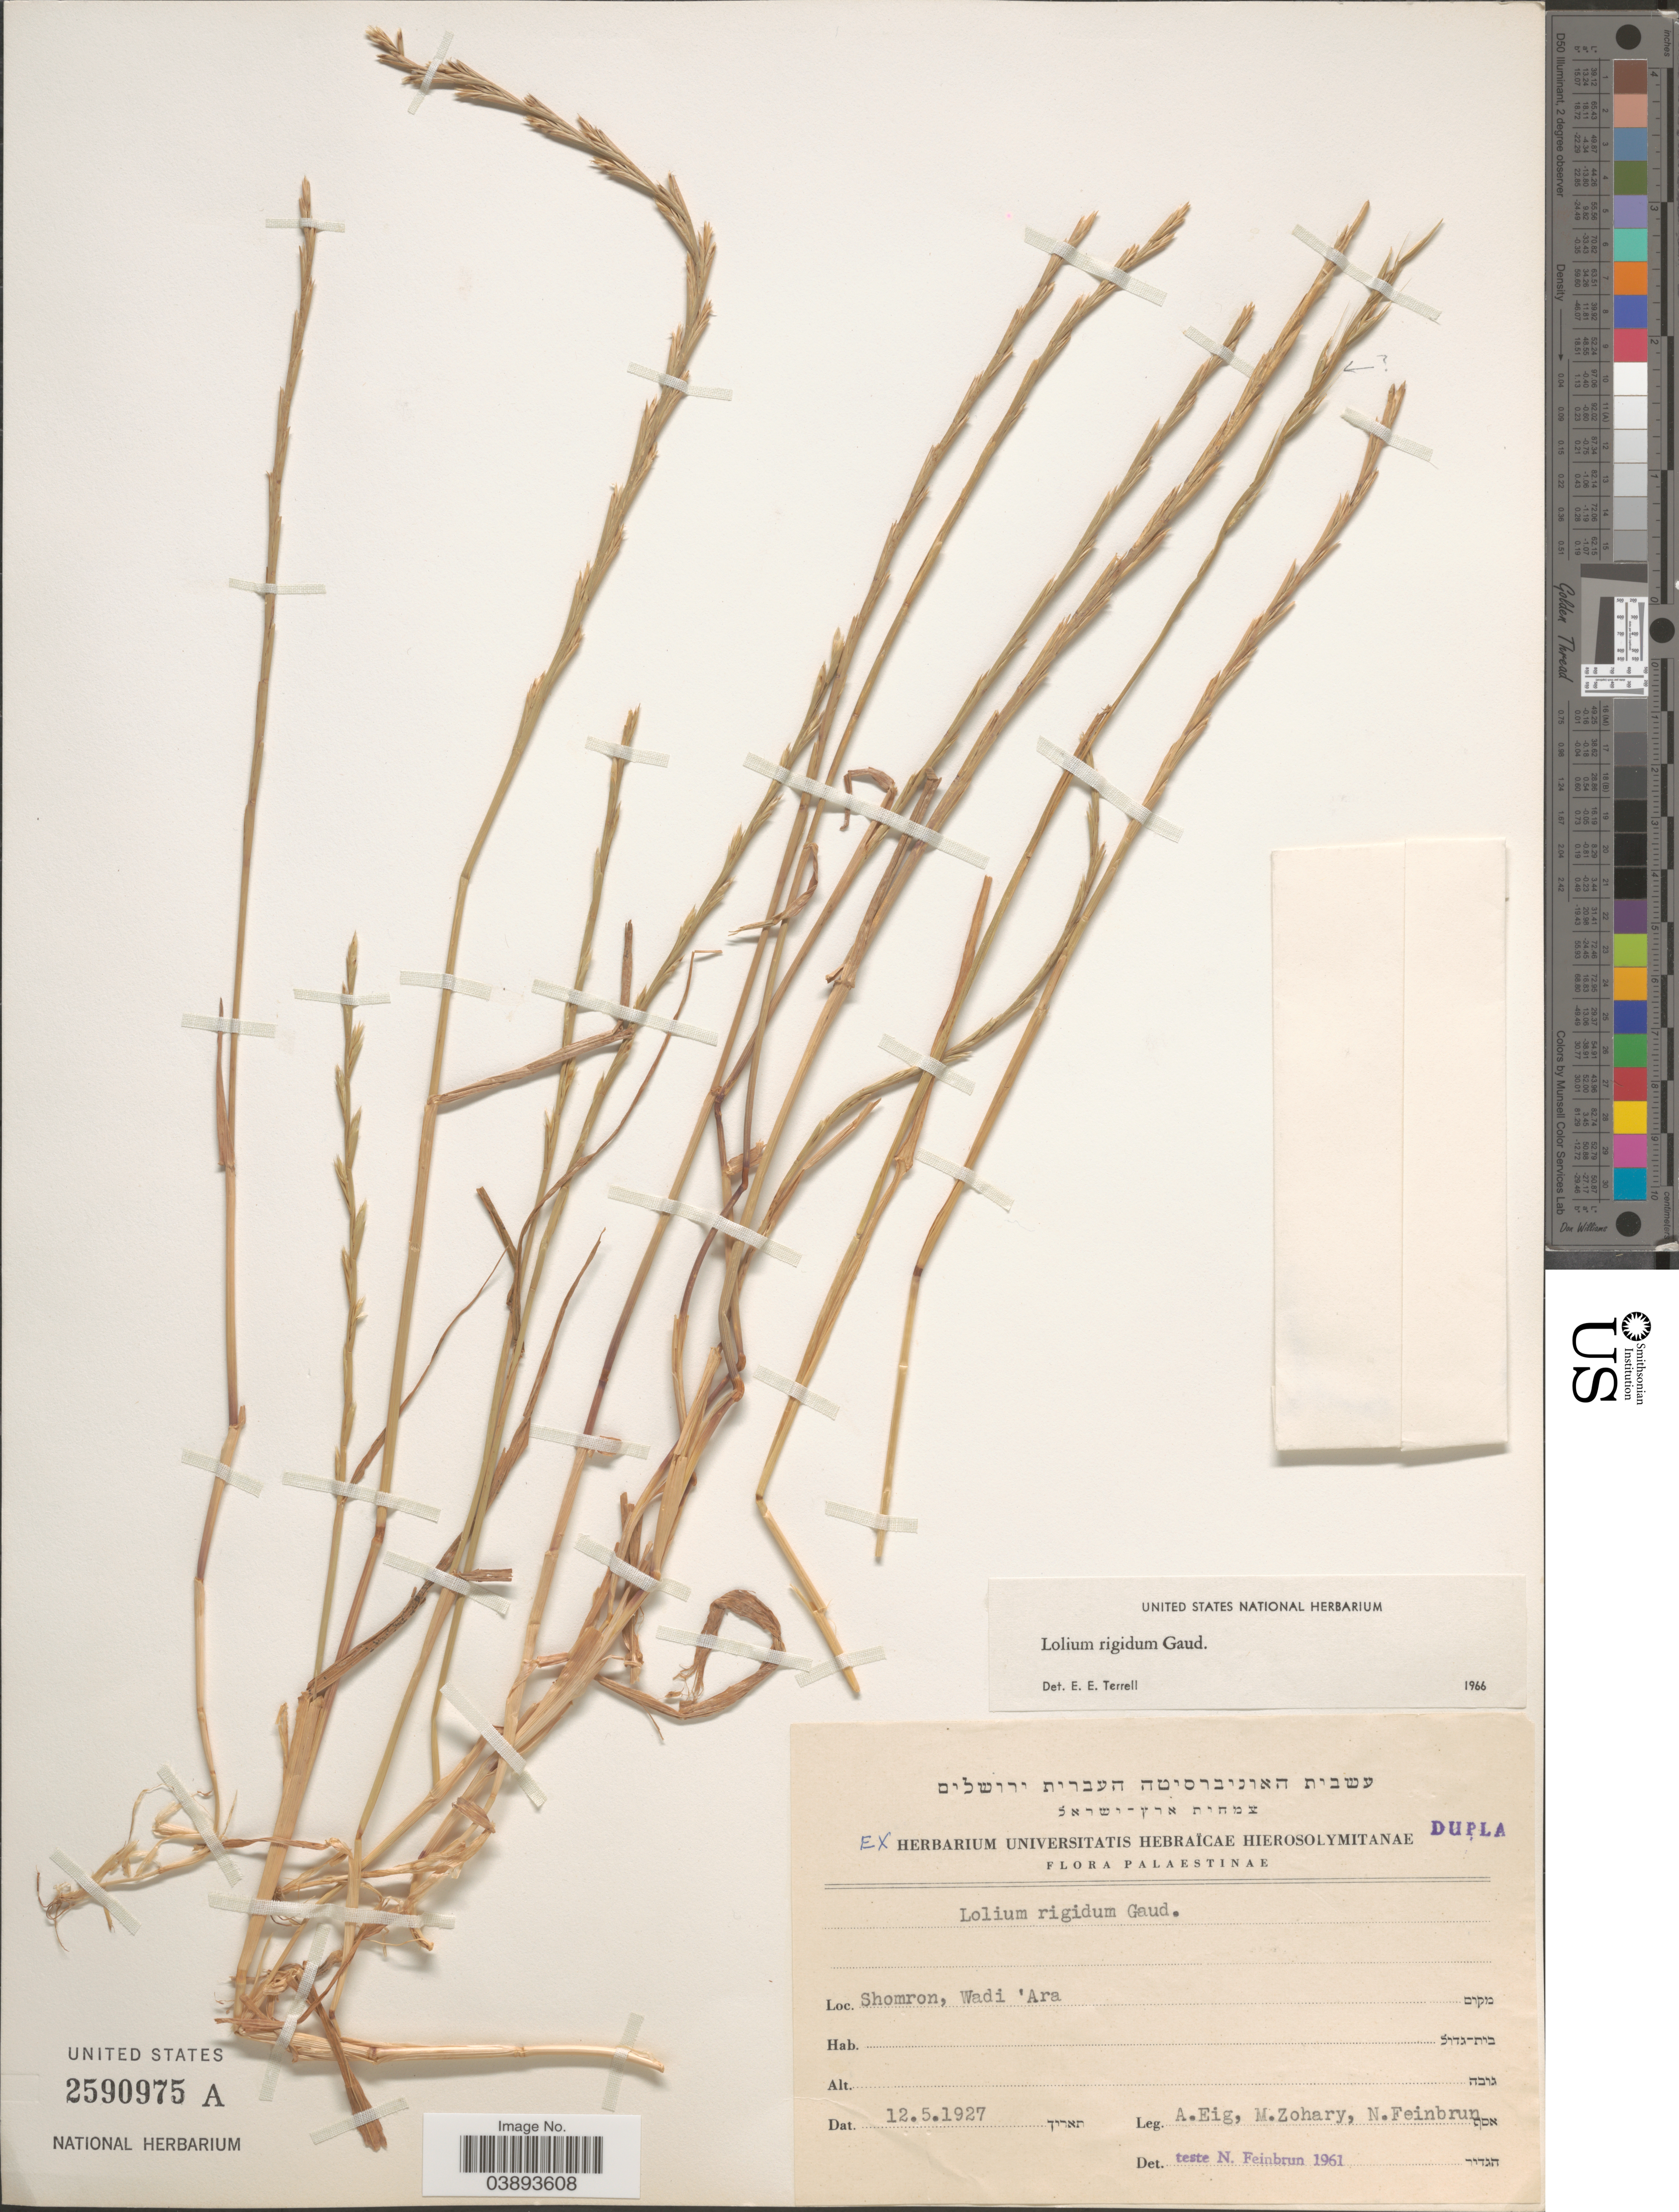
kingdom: Plantae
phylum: Tracheophyta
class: Liliopsida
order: Poales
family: Poaceae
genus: Lolium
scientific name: Lolium rigidum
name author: Gaudin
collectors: A. Eig, M. Zohary & N. Feinbrun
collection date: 1927-05-12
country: Israel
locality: Palaestinae. Shomron, Wadi 'Ara.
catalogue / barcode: US 2590975A